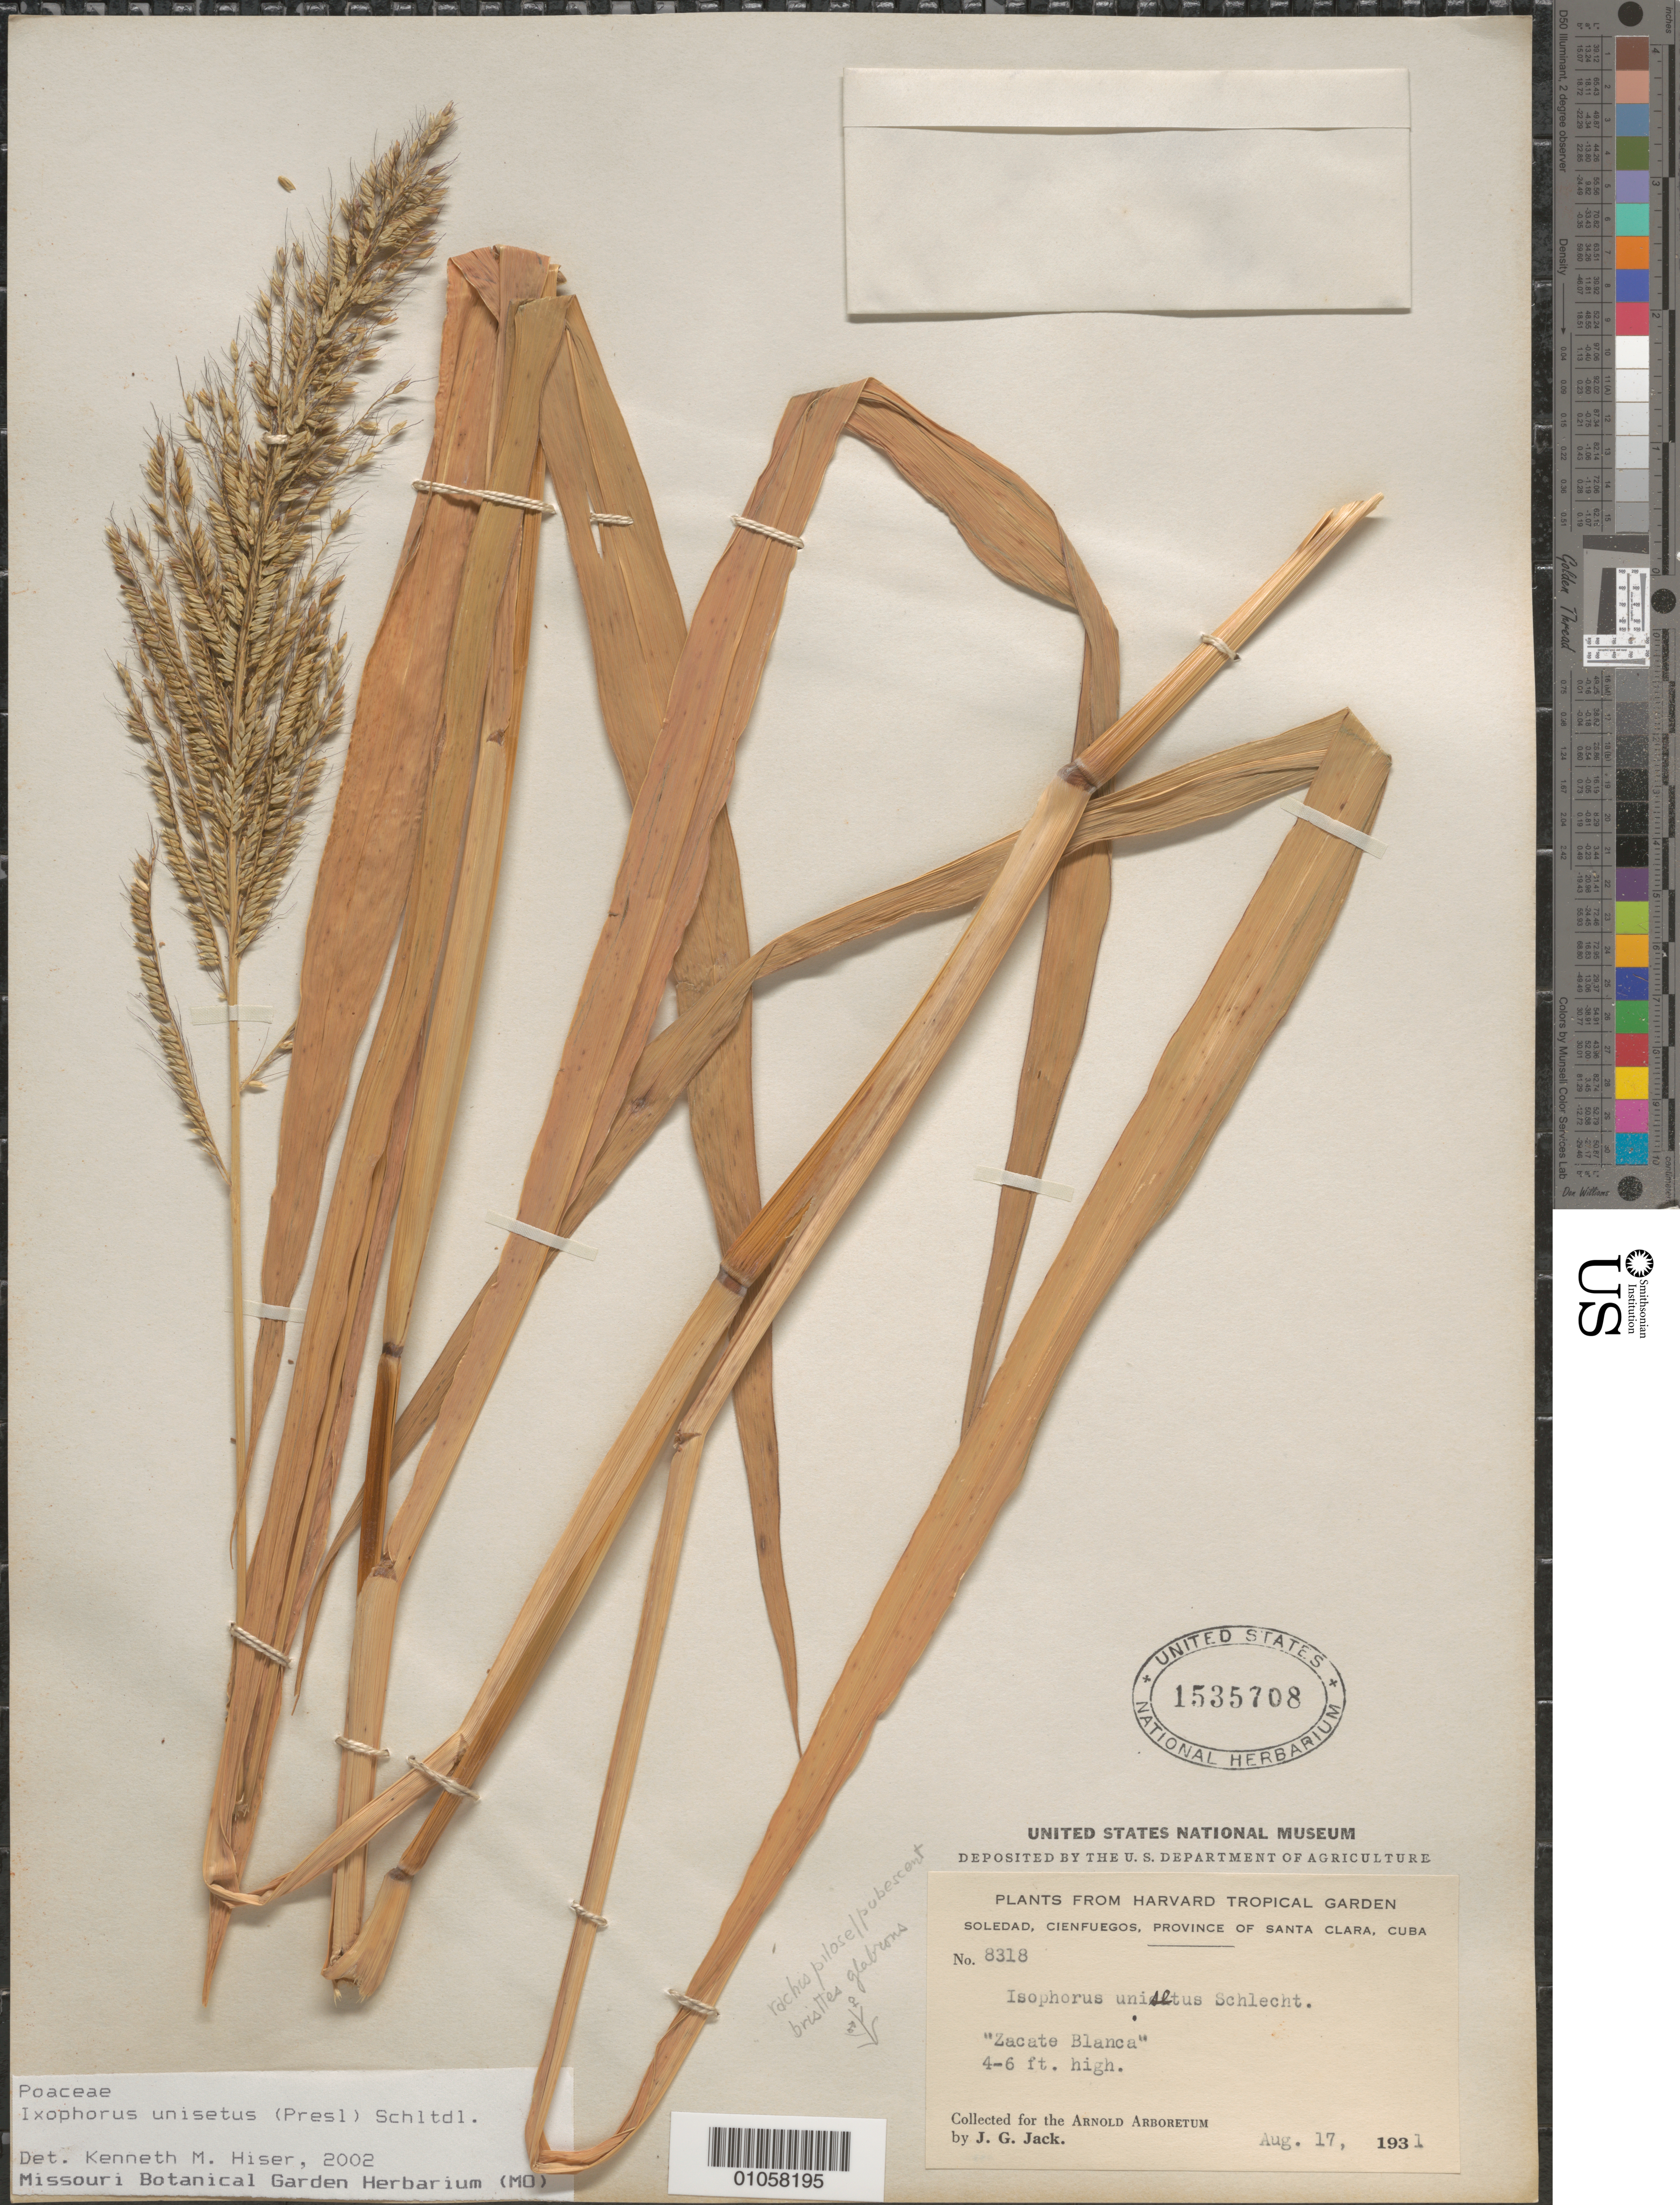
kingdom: Plantae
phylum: Tracheophyta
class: Liliopsida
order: Poales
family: Poaceae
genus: Ixophorus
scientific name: Ixophorus unisetus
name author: (J. Presl) Schltdl.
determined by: Hiser, K.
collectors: J. G. Jack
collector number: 8318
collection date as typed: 17 Aug 1931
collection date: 1931-08-17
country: Cuba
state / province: Cienfuegos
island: Cuba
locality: Soledad, Cienfuegos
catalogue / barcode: US 1535708